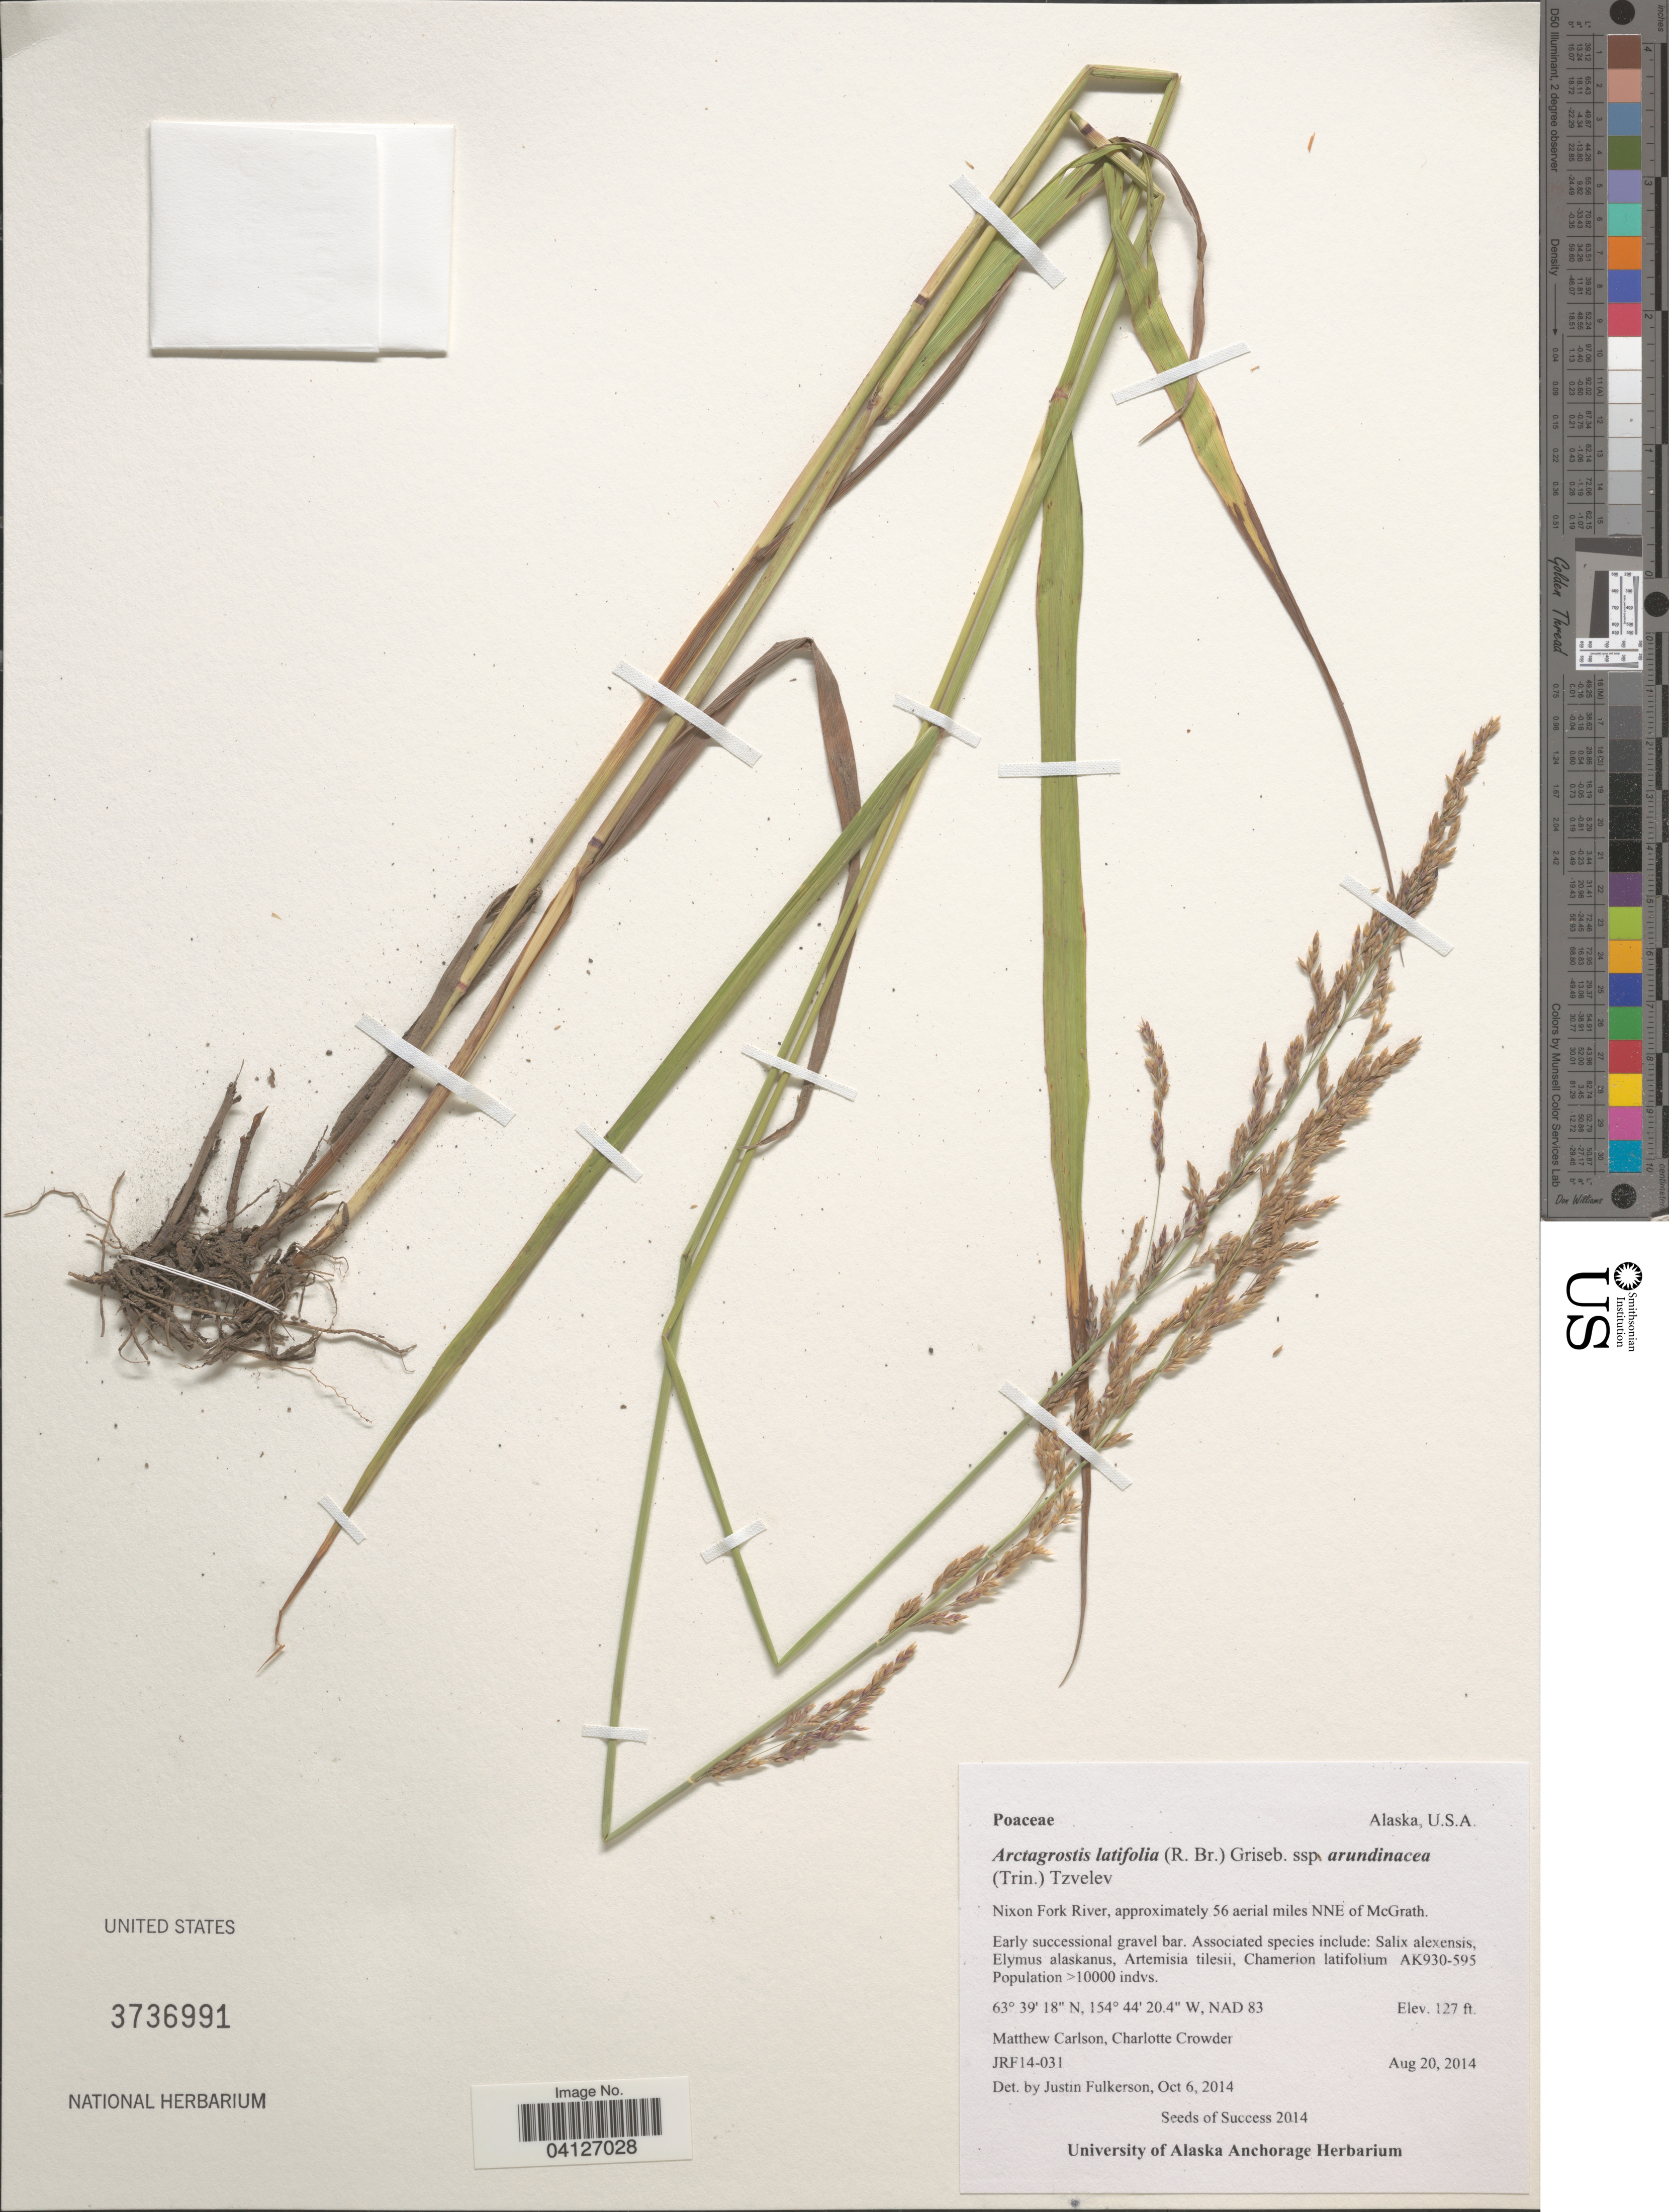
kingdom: Plantae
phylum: Tracheophyta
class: Liliopsida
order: Poales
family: Poaceae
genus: Arctagrostis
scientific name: Arctagrostis latifolia subsp. arundinacea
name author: (Trin.) Tzvelev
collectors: M. Carlson & C. Crowder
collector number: JRF14-031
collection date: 2014-08-20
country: United States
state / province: Alaska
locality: Nixon Fork River, approximately 56 aerial miles NNE of McGrath. NAD 83.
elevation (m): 39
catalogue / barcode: US 3736991